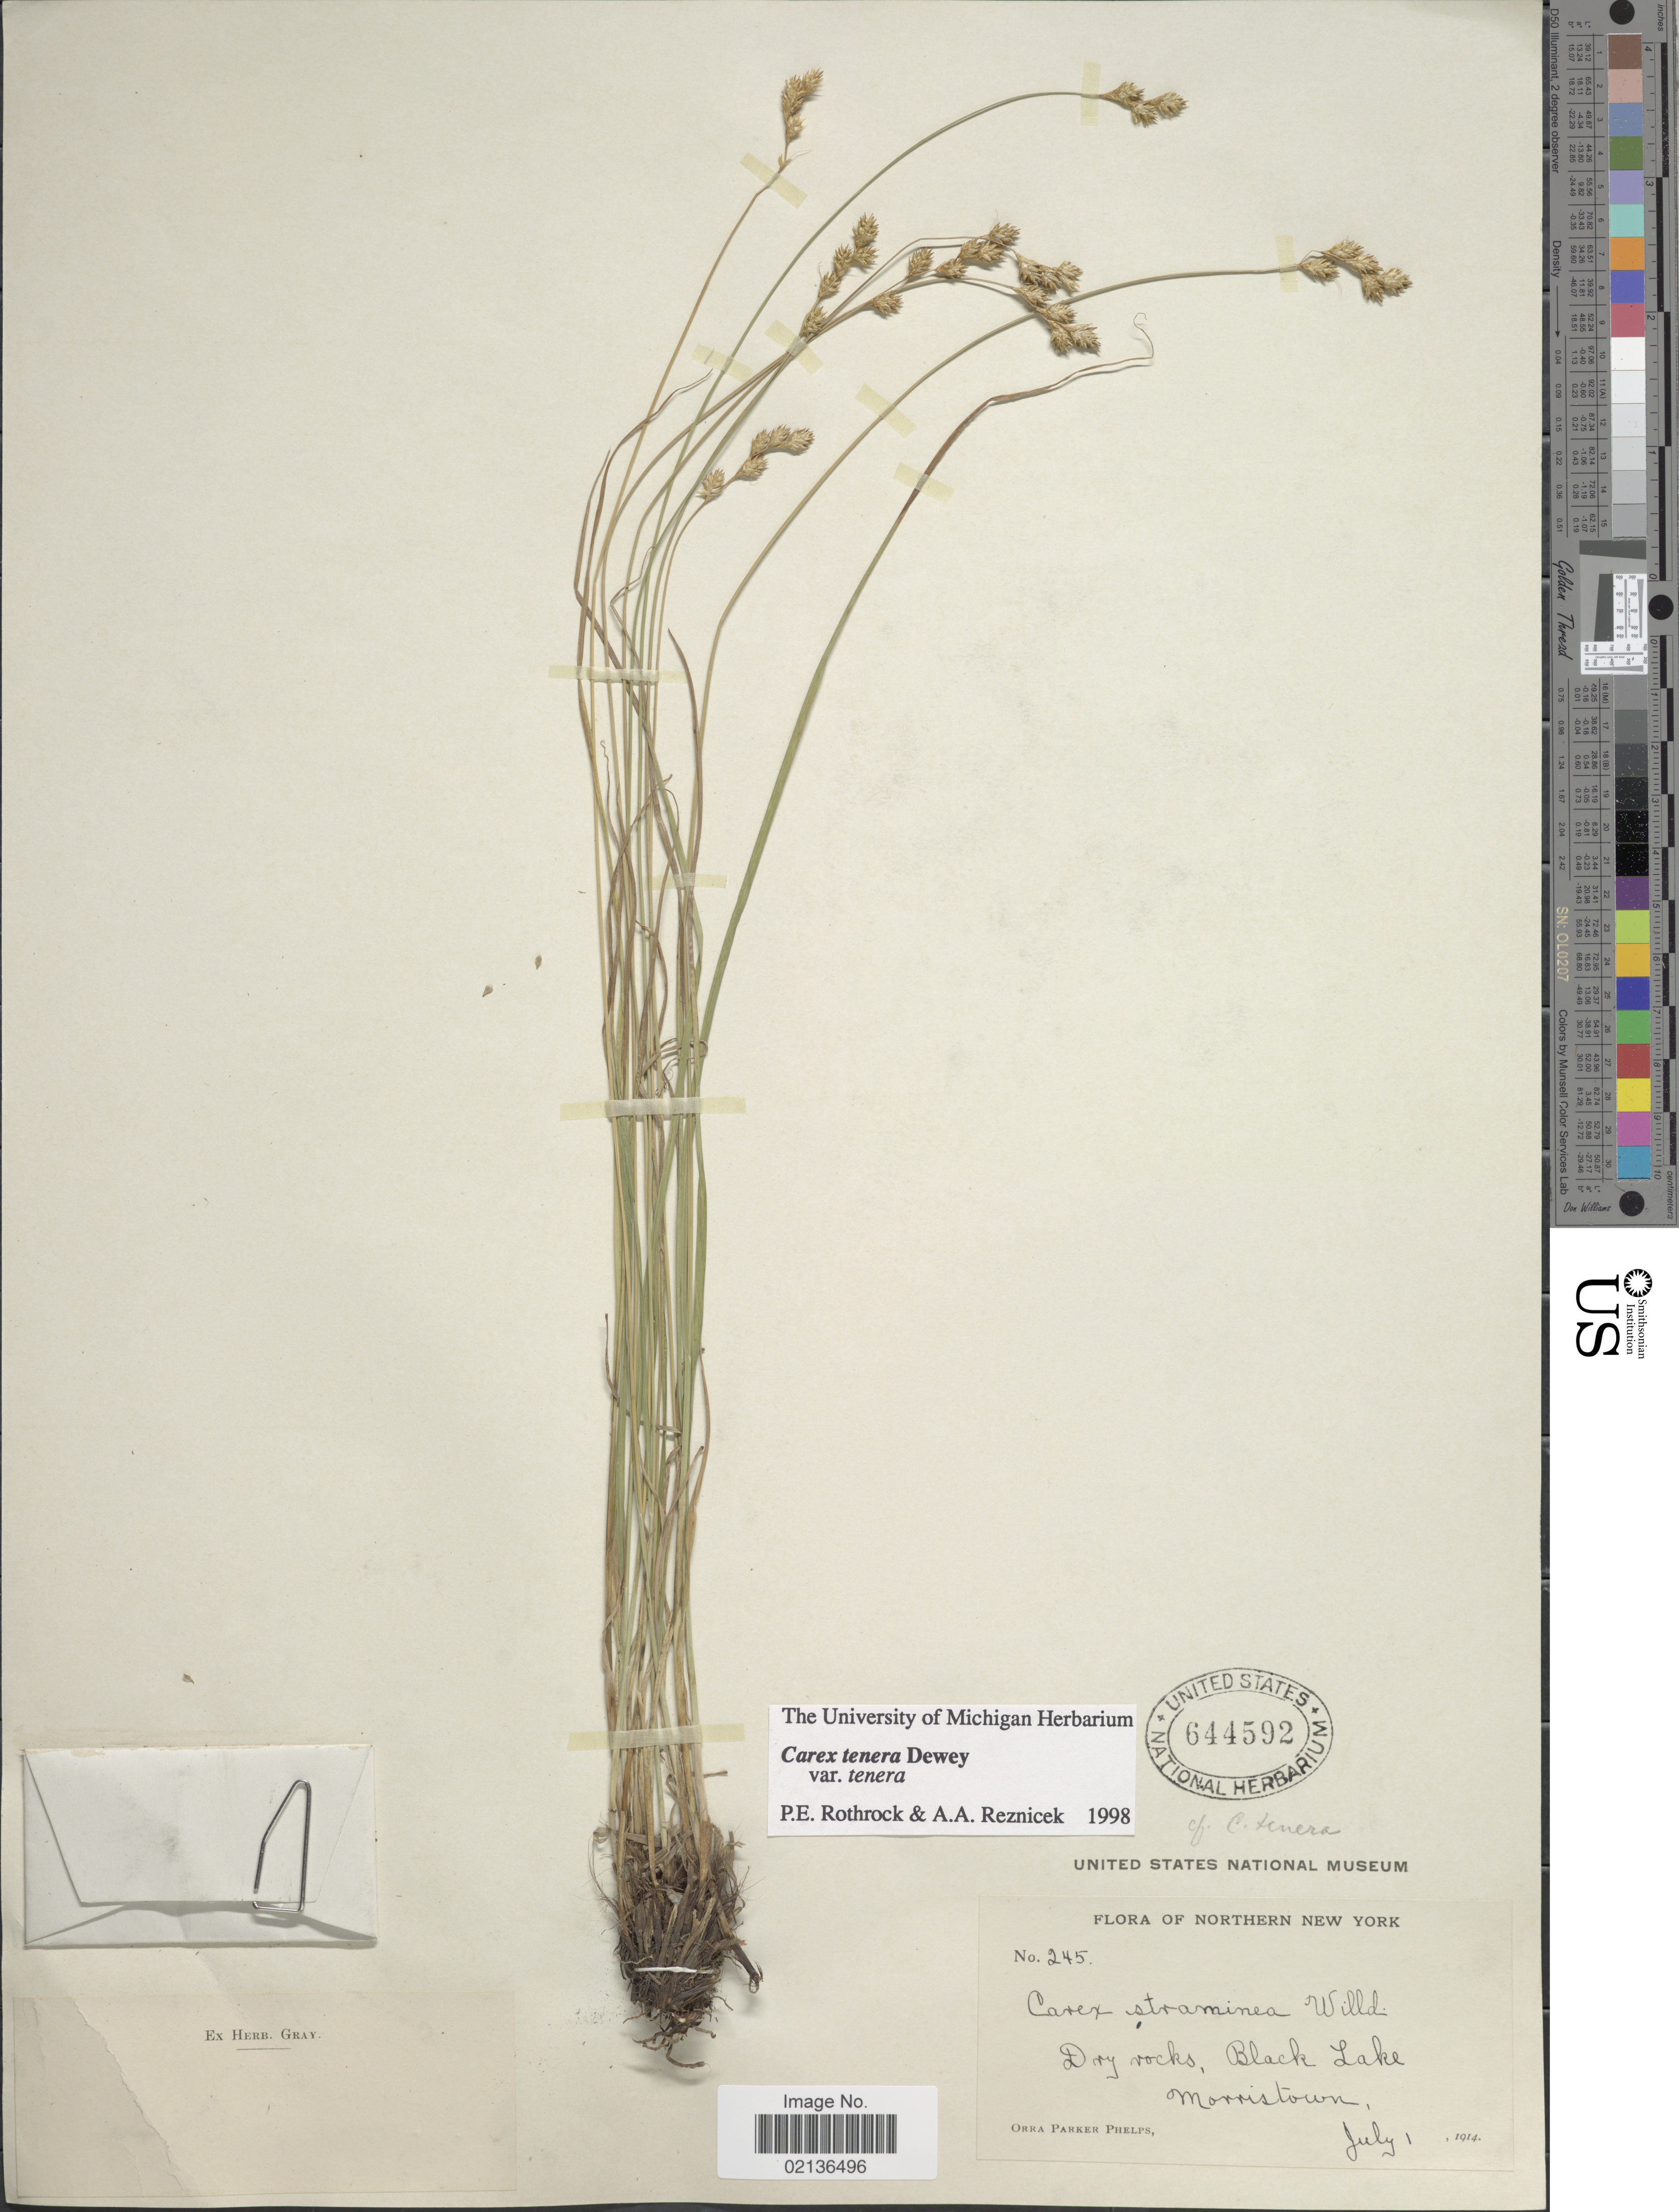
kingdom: Plantae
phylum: Tracheophyta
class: Liliopsida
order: Poales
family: Cyperaceae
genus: Carex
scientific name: Carex tenera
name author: Dewey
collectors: O. P. Phelps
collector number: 245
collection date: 1914-07-01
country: United States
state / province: New York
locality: Northern New York, Dry rocks, Black Lake, Morristown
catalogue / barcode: US 644592